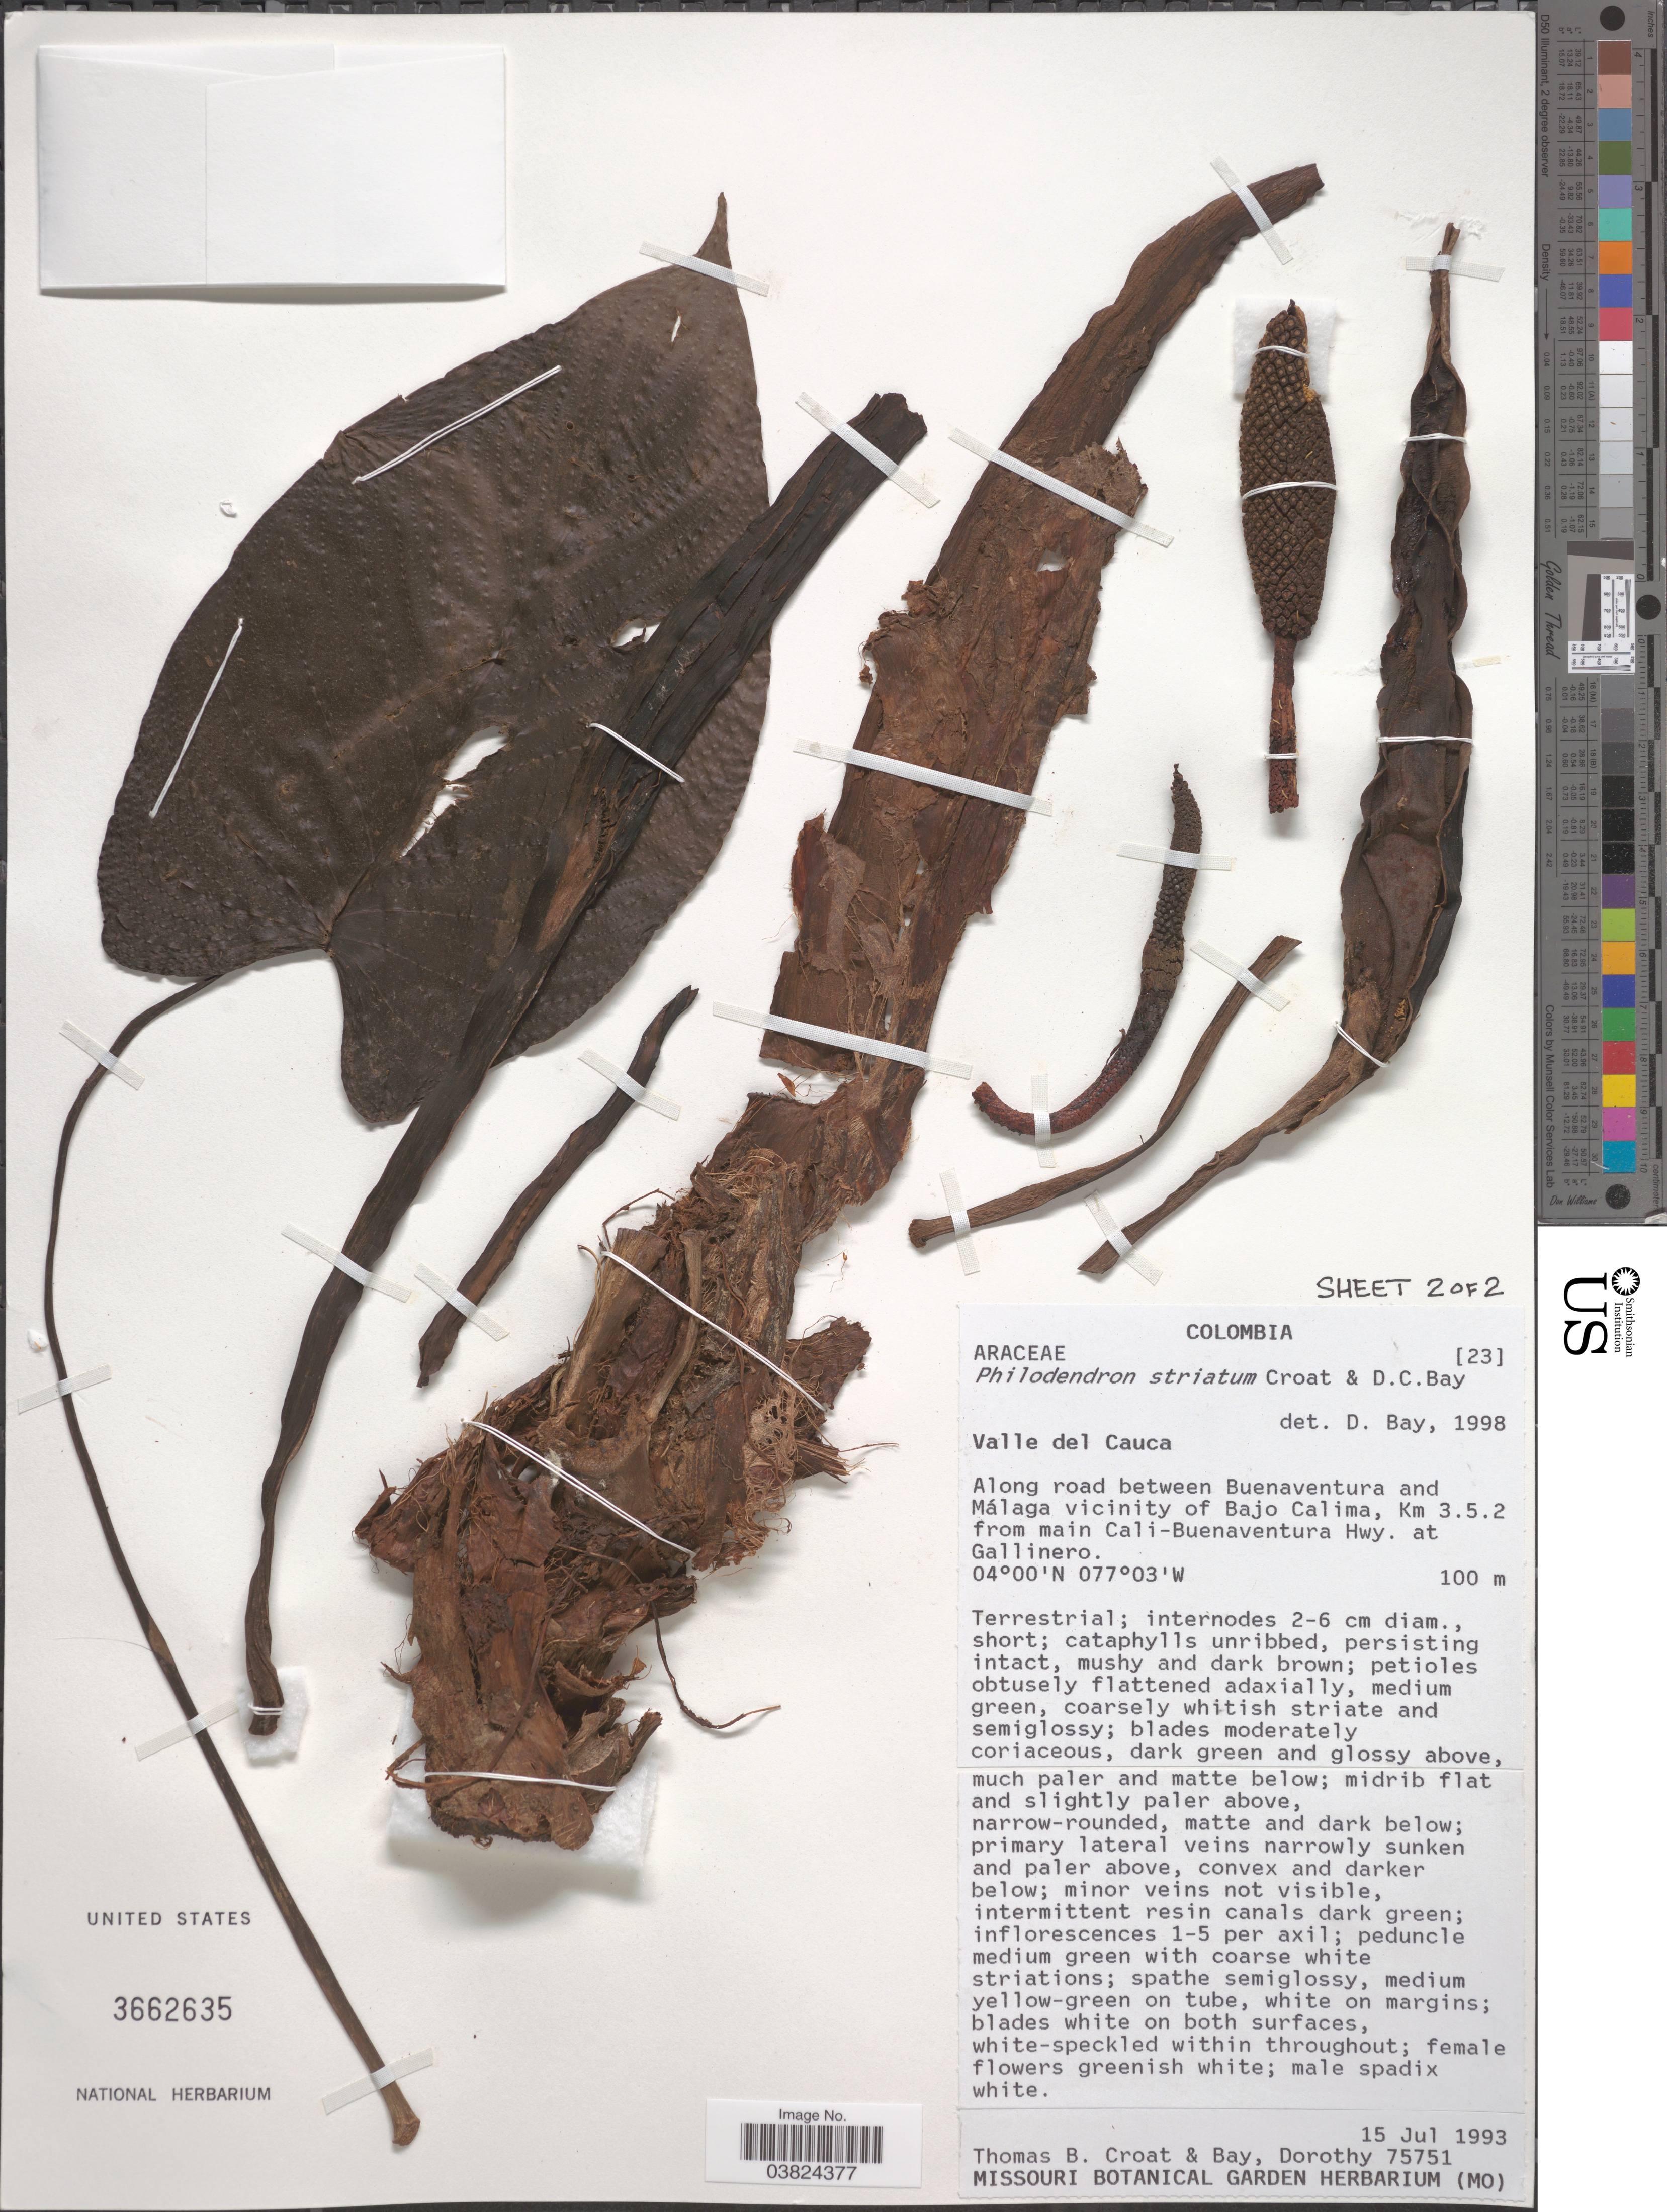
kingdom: Plantae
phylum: Tracheophyta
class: Liliopsida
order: Alismatales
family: Araceae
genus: Philodendron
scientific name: Philodendron striatum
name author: Croat & D.C. Bay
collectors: T. B. Croat & D. C. Bay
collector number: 75751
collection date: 1993-07-15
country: Colombia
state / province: Valle del Cauca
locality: Along road between Buenaventura and Málaga vicinity of Bajo Calima, Km 3.5.2 from Cali-Buenaventura Hwy. at Gallinero.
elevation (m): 100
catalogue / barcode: US 3662635